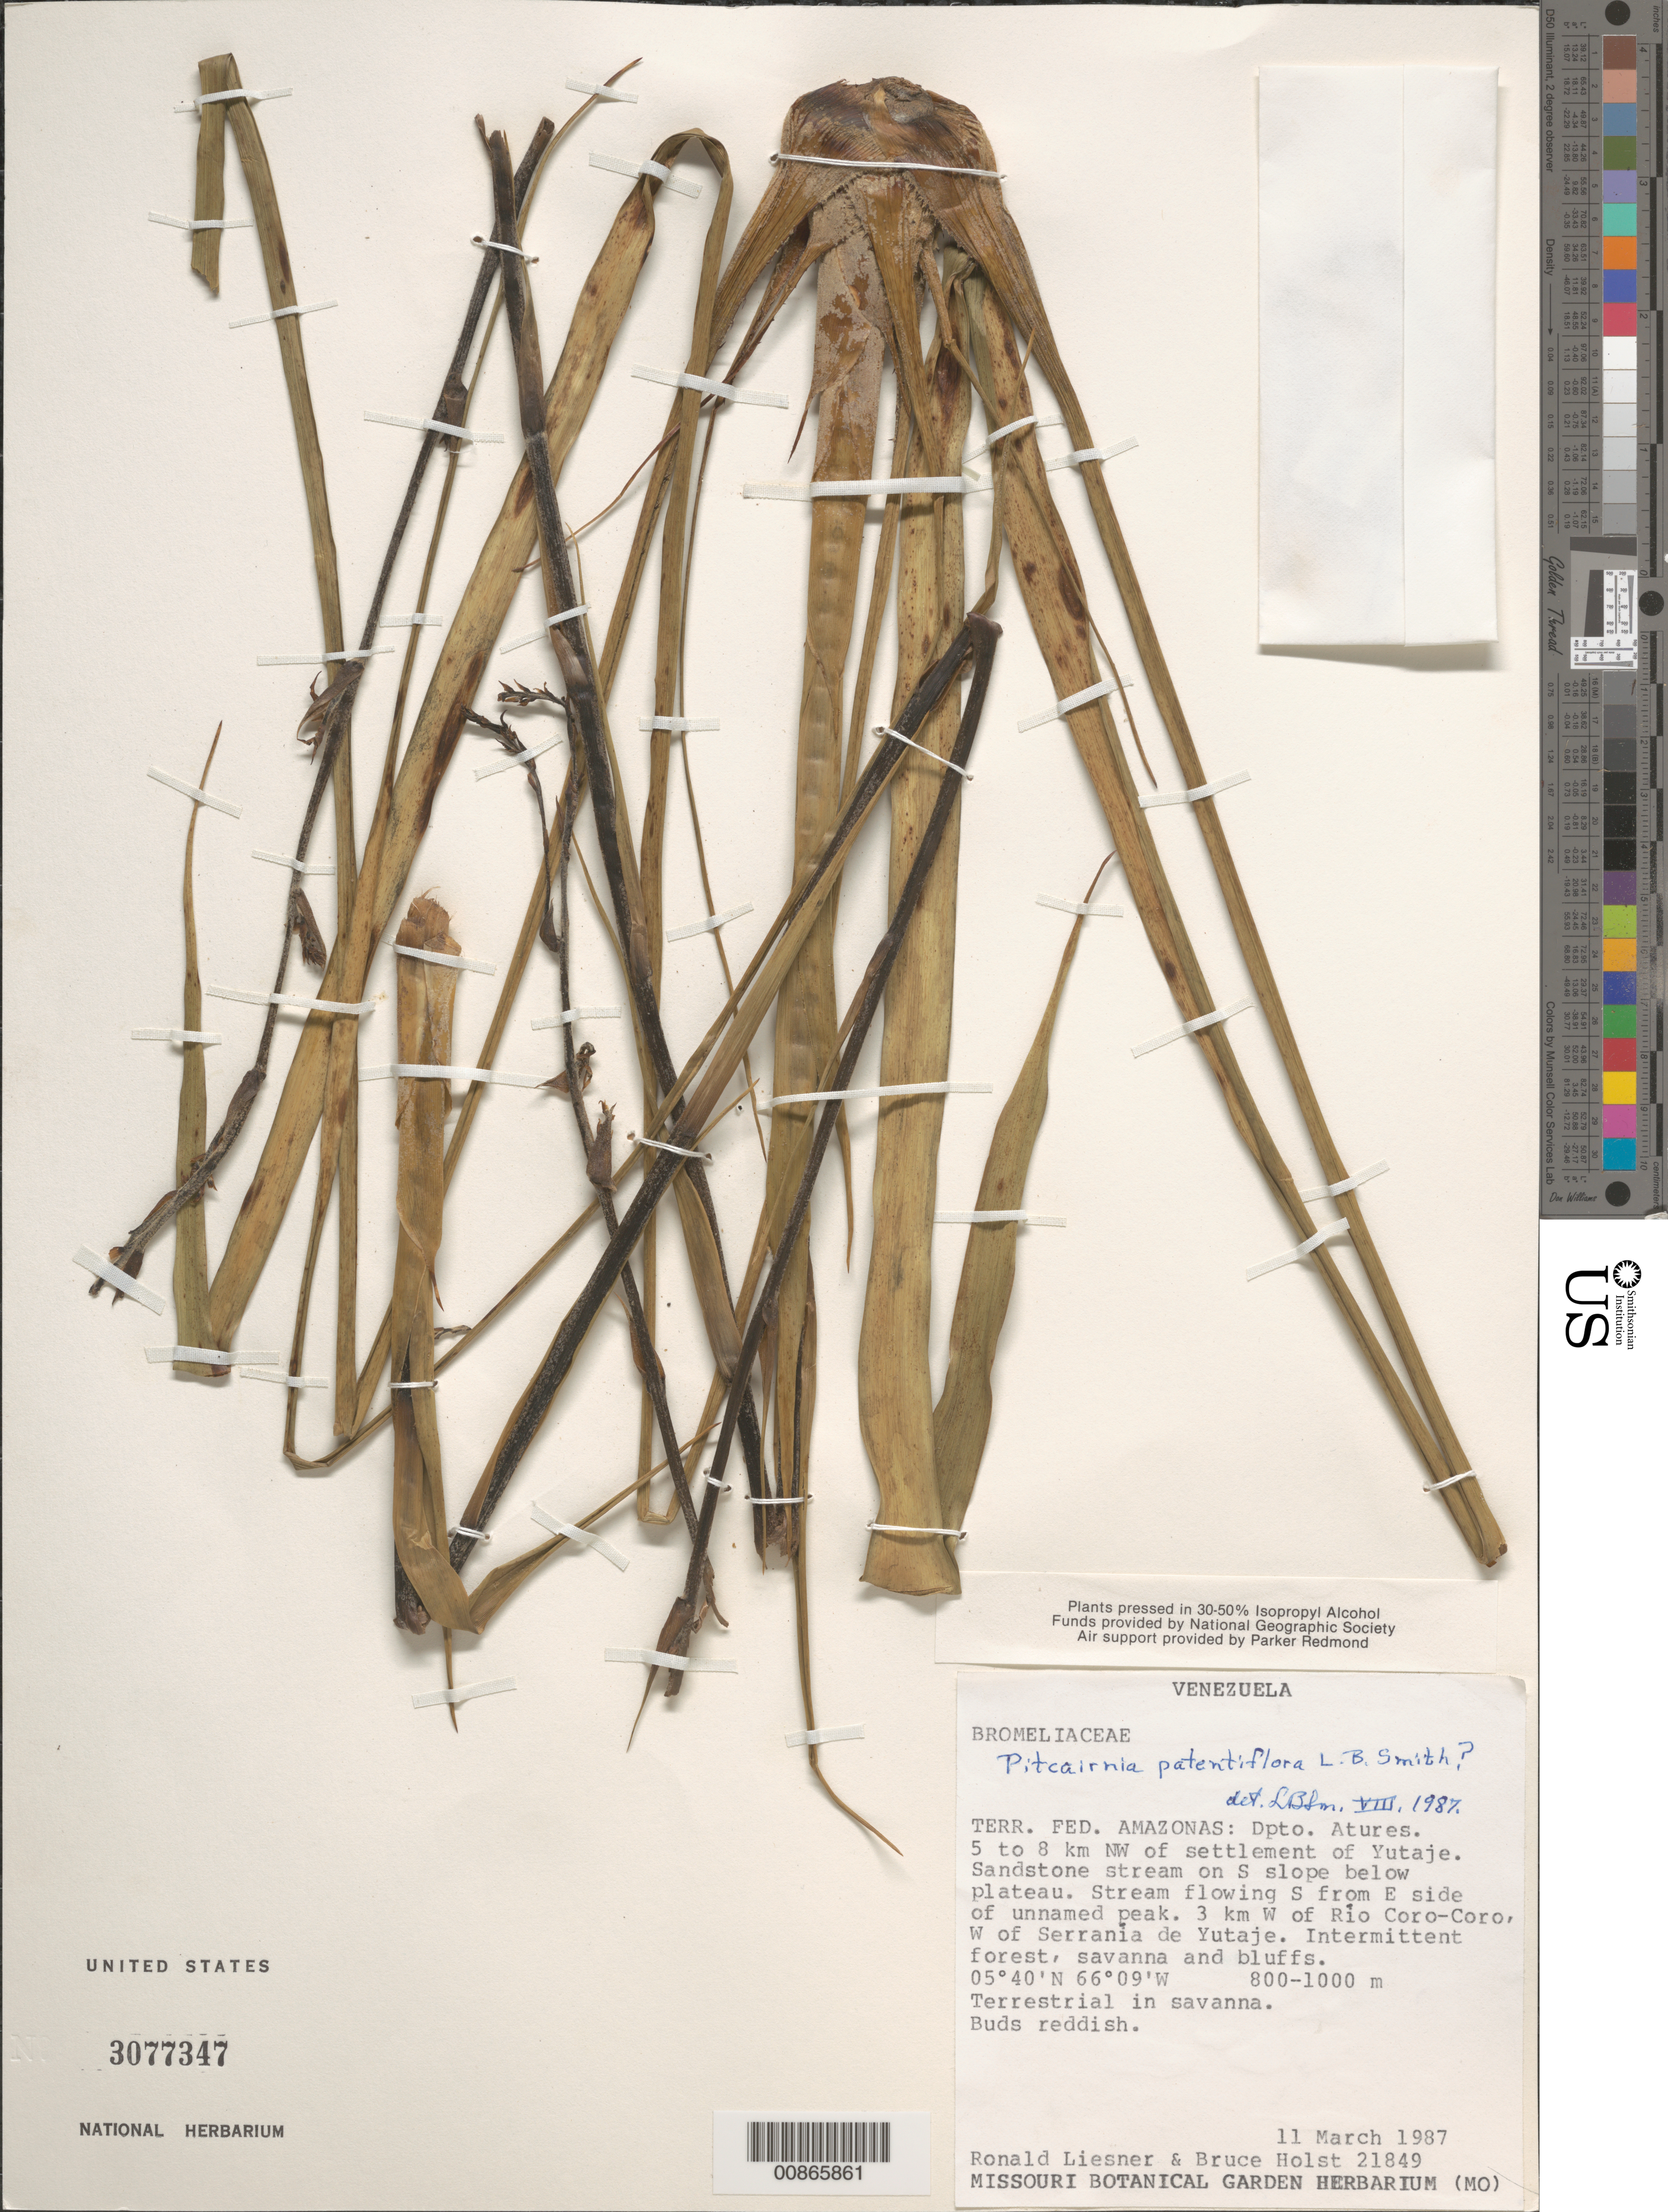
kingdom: Plantae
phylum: Tracheophyta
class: Liliopsida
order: Poales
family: Bromeliaceae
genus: Pitcairnia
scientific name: Pitcairnia patentiflora var. patentiflora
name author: L.B. Sm.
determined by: Smith, Lyman B., (US), NMNH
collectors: R. L. Liesner & B. Holst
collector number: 21849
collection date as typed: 11-Mar-87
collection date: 1987-03-11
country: Venezuela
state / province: Amazonas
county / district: Atures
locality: Yutajé, 5-8 km NW of settlement, on S slope below plateau; stream flowing S from E side of unnamed peak, 3 km W of Río Coro-Coro, W of Serrania de Yutajé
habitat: Savanna; sandstone stream on S slope below plateau; stream flowing S from E side of unnamed peak; intermittent forest, savanna and bluffs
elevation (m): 800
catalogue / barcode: US 3077347